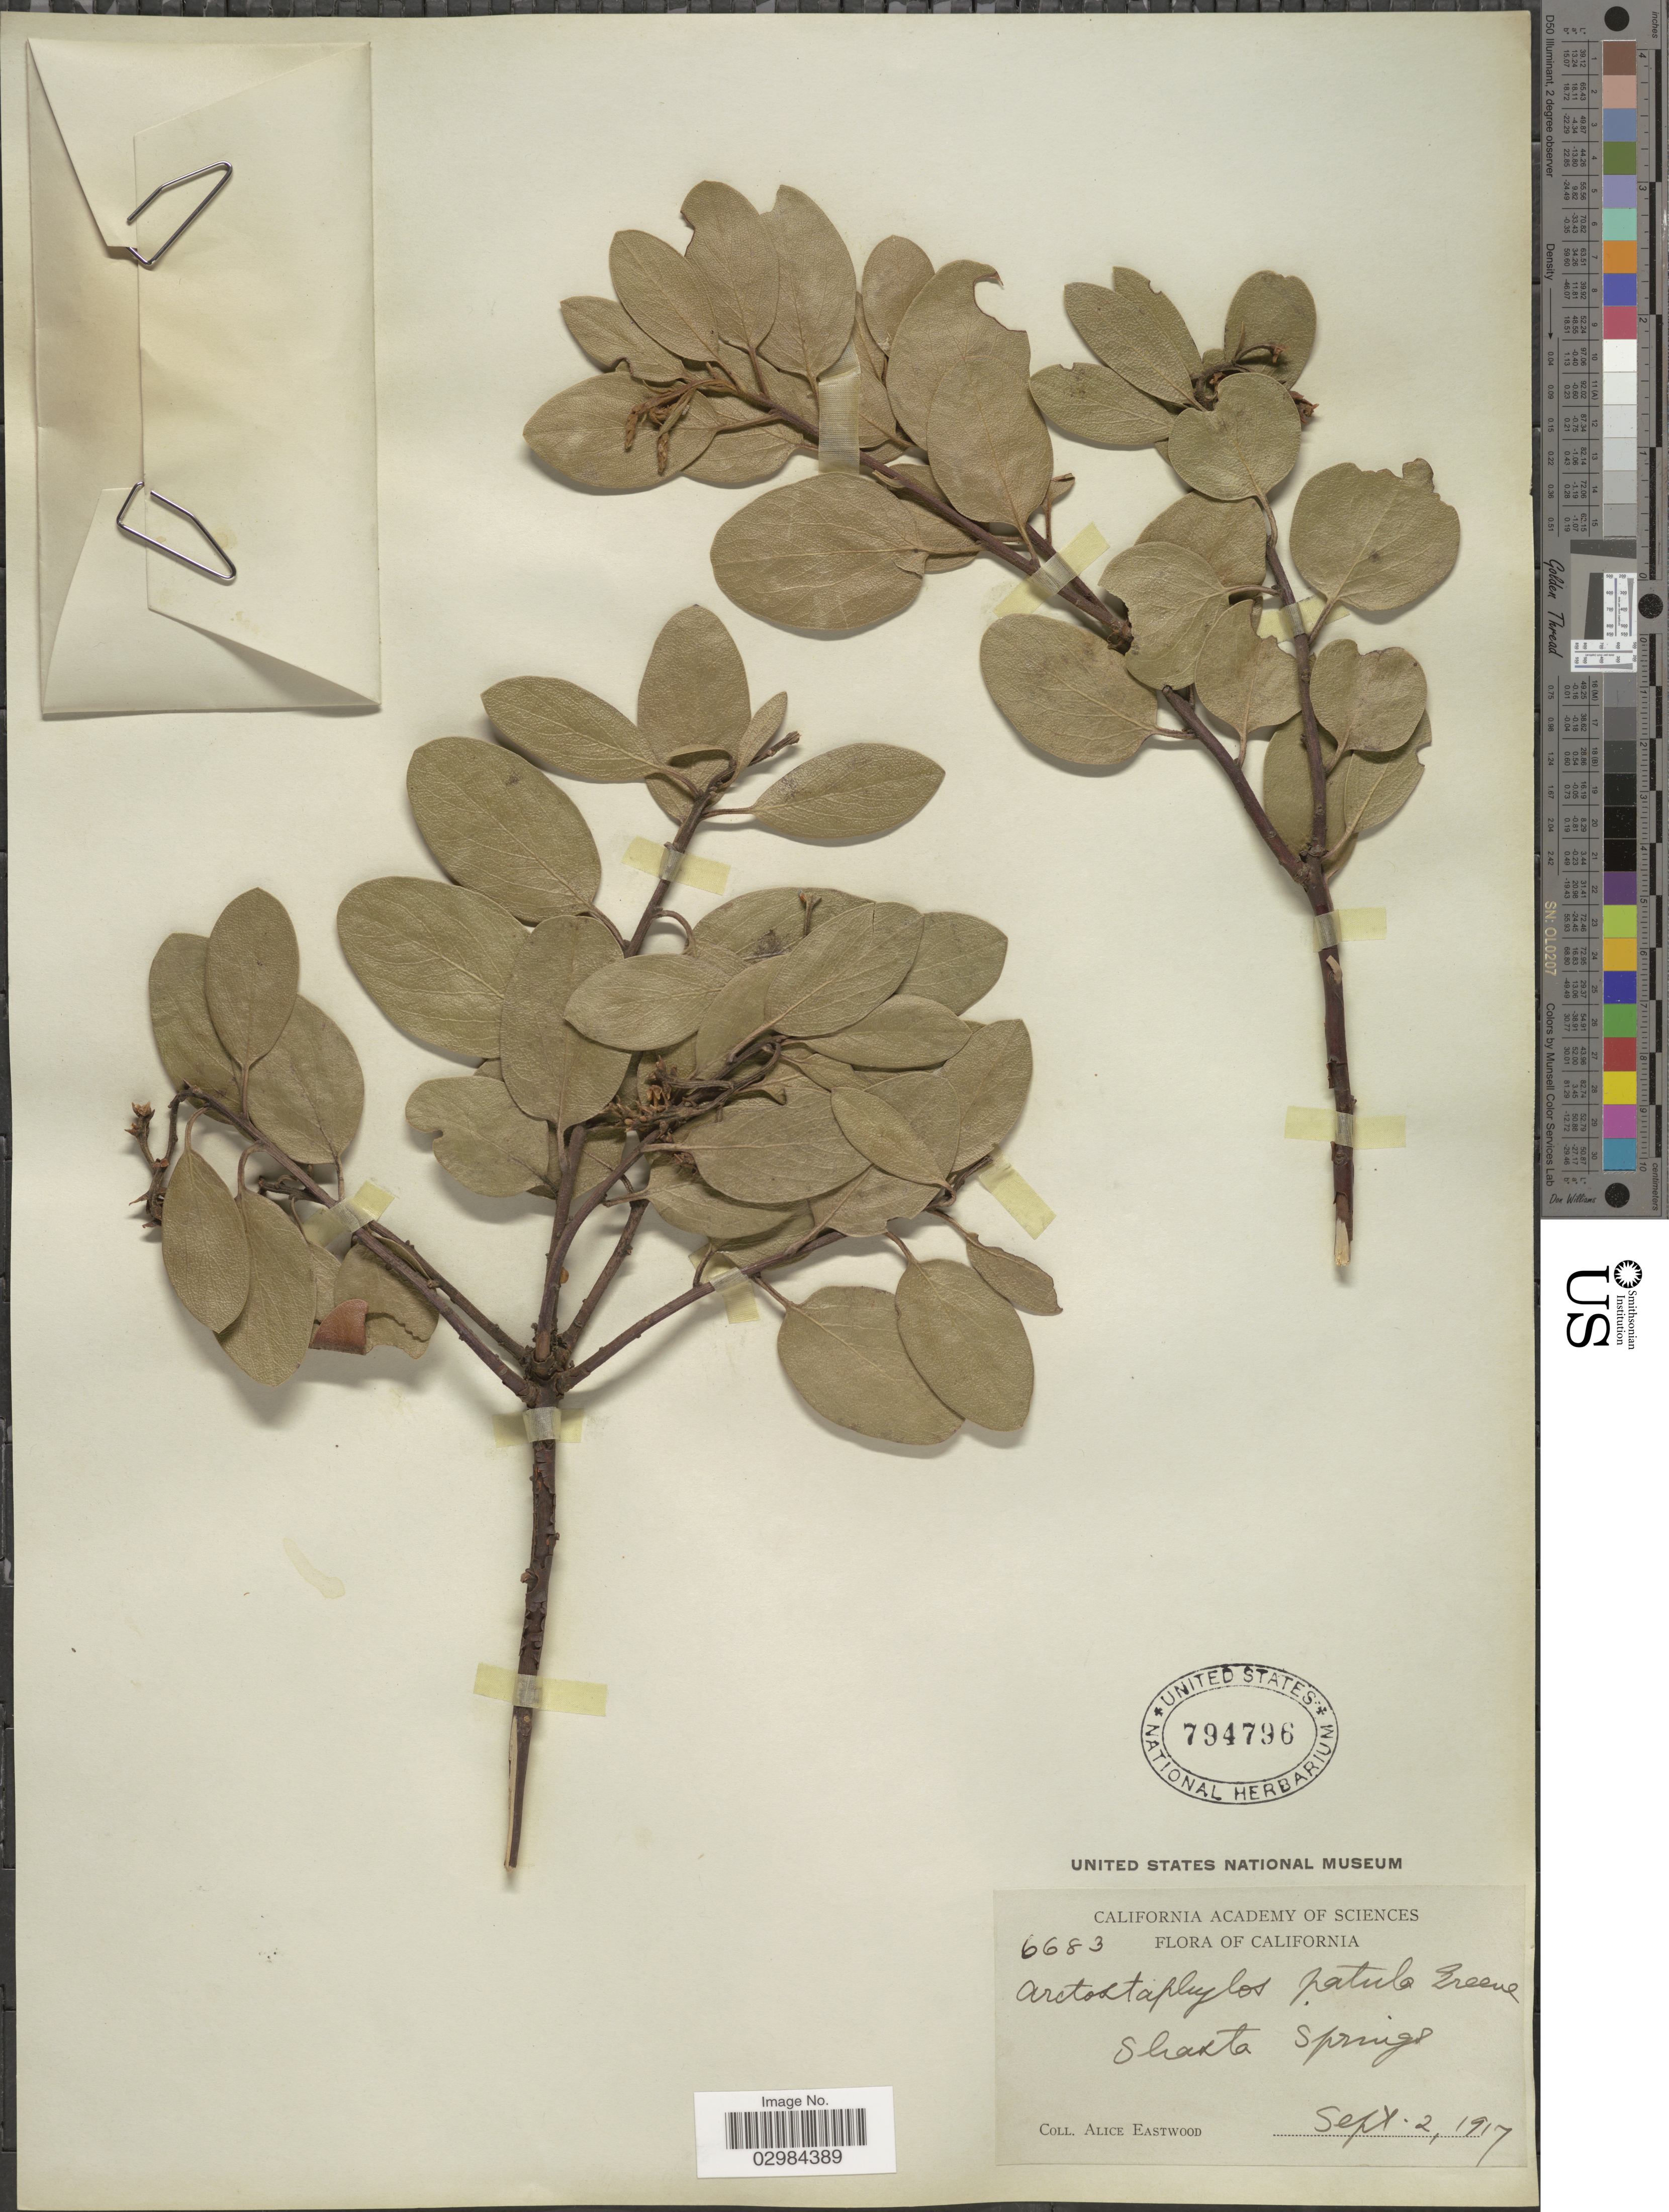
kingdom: Plantae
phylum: Tracheophyta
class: Magnoliopsida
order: Ericales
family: Ericaceae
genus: Arctostaphylos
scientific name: Arctostaphylos patula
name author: Greene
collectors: A. Eastwood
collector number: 6683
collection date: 1917-09-02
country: United States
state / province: California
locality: Shasta Springs.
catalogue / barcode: US 794796